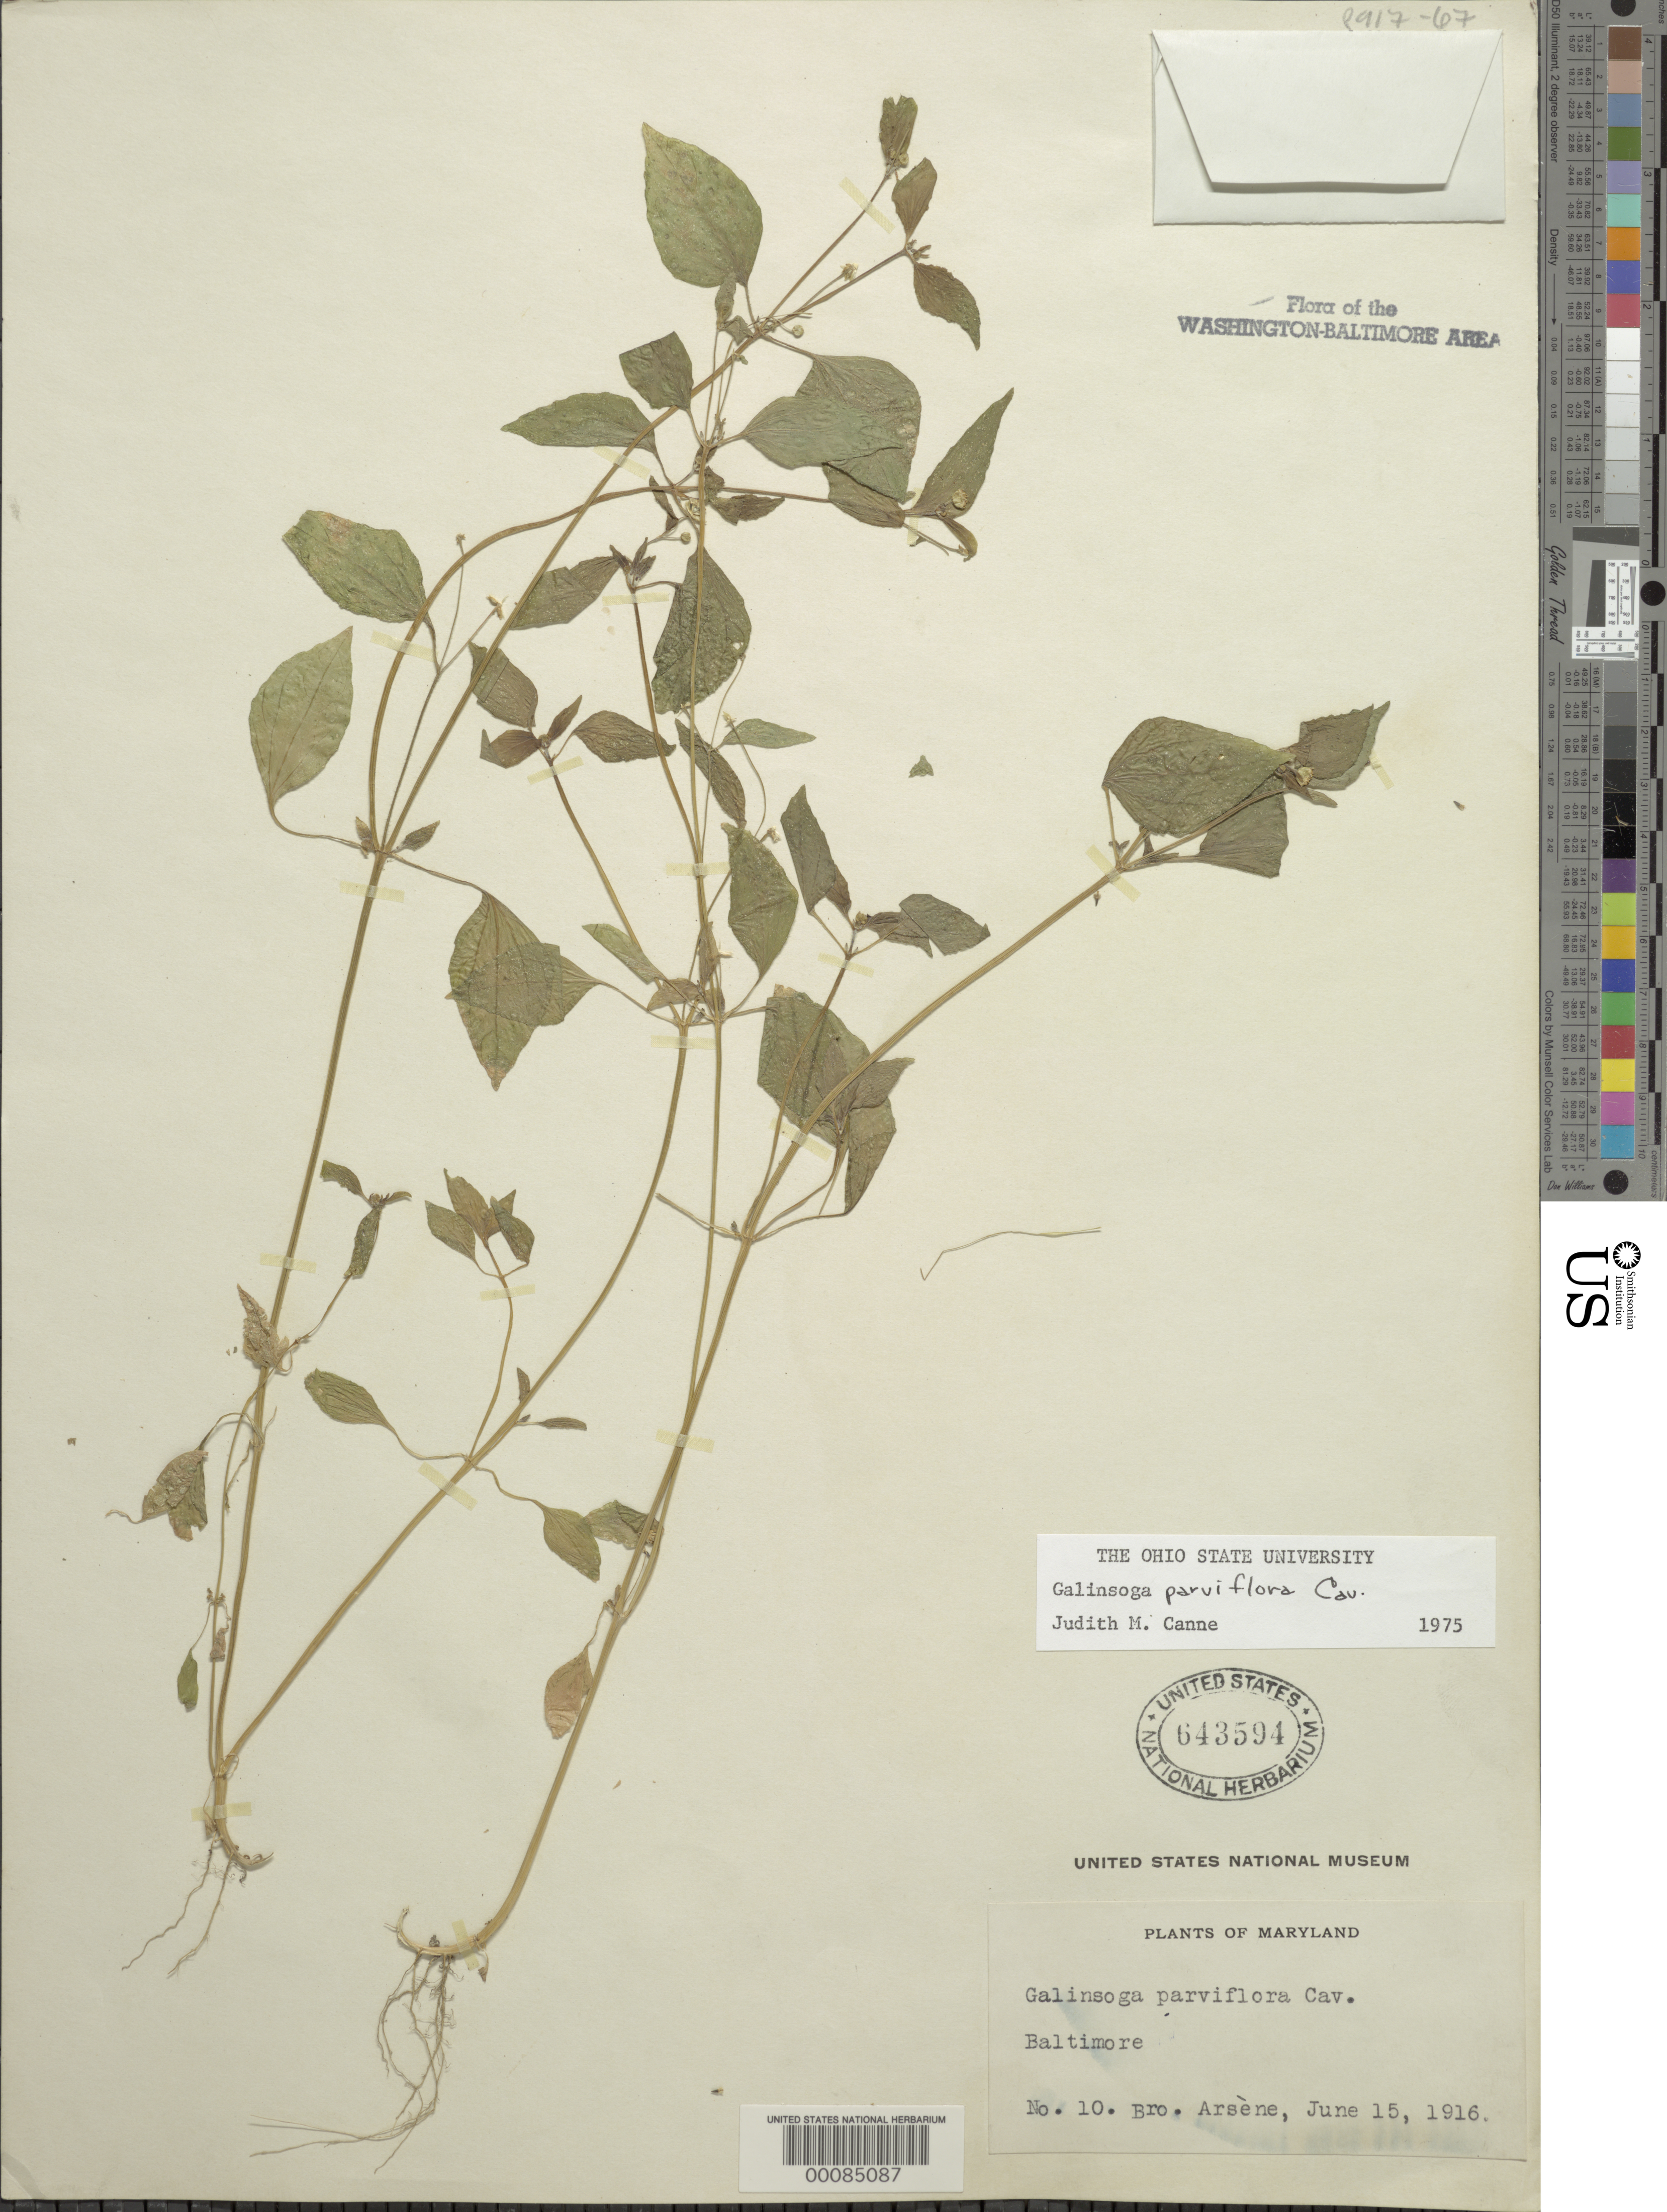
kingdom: Plantae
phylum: Tracheophyta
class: Magnoliopsida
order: Asterales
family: Asteraceae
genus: Galinsoga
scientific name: Galinsoga quadriradiata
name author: Ruiz & Pav.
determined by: Canne-Hilliker, J. M.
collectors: Bro. G. Arsène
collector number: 10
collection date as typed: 15 Jun 1916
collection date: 1916-06-15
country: United States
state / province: Maryland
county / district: City of Baltimore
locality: Baltimore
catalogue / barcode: US 643594